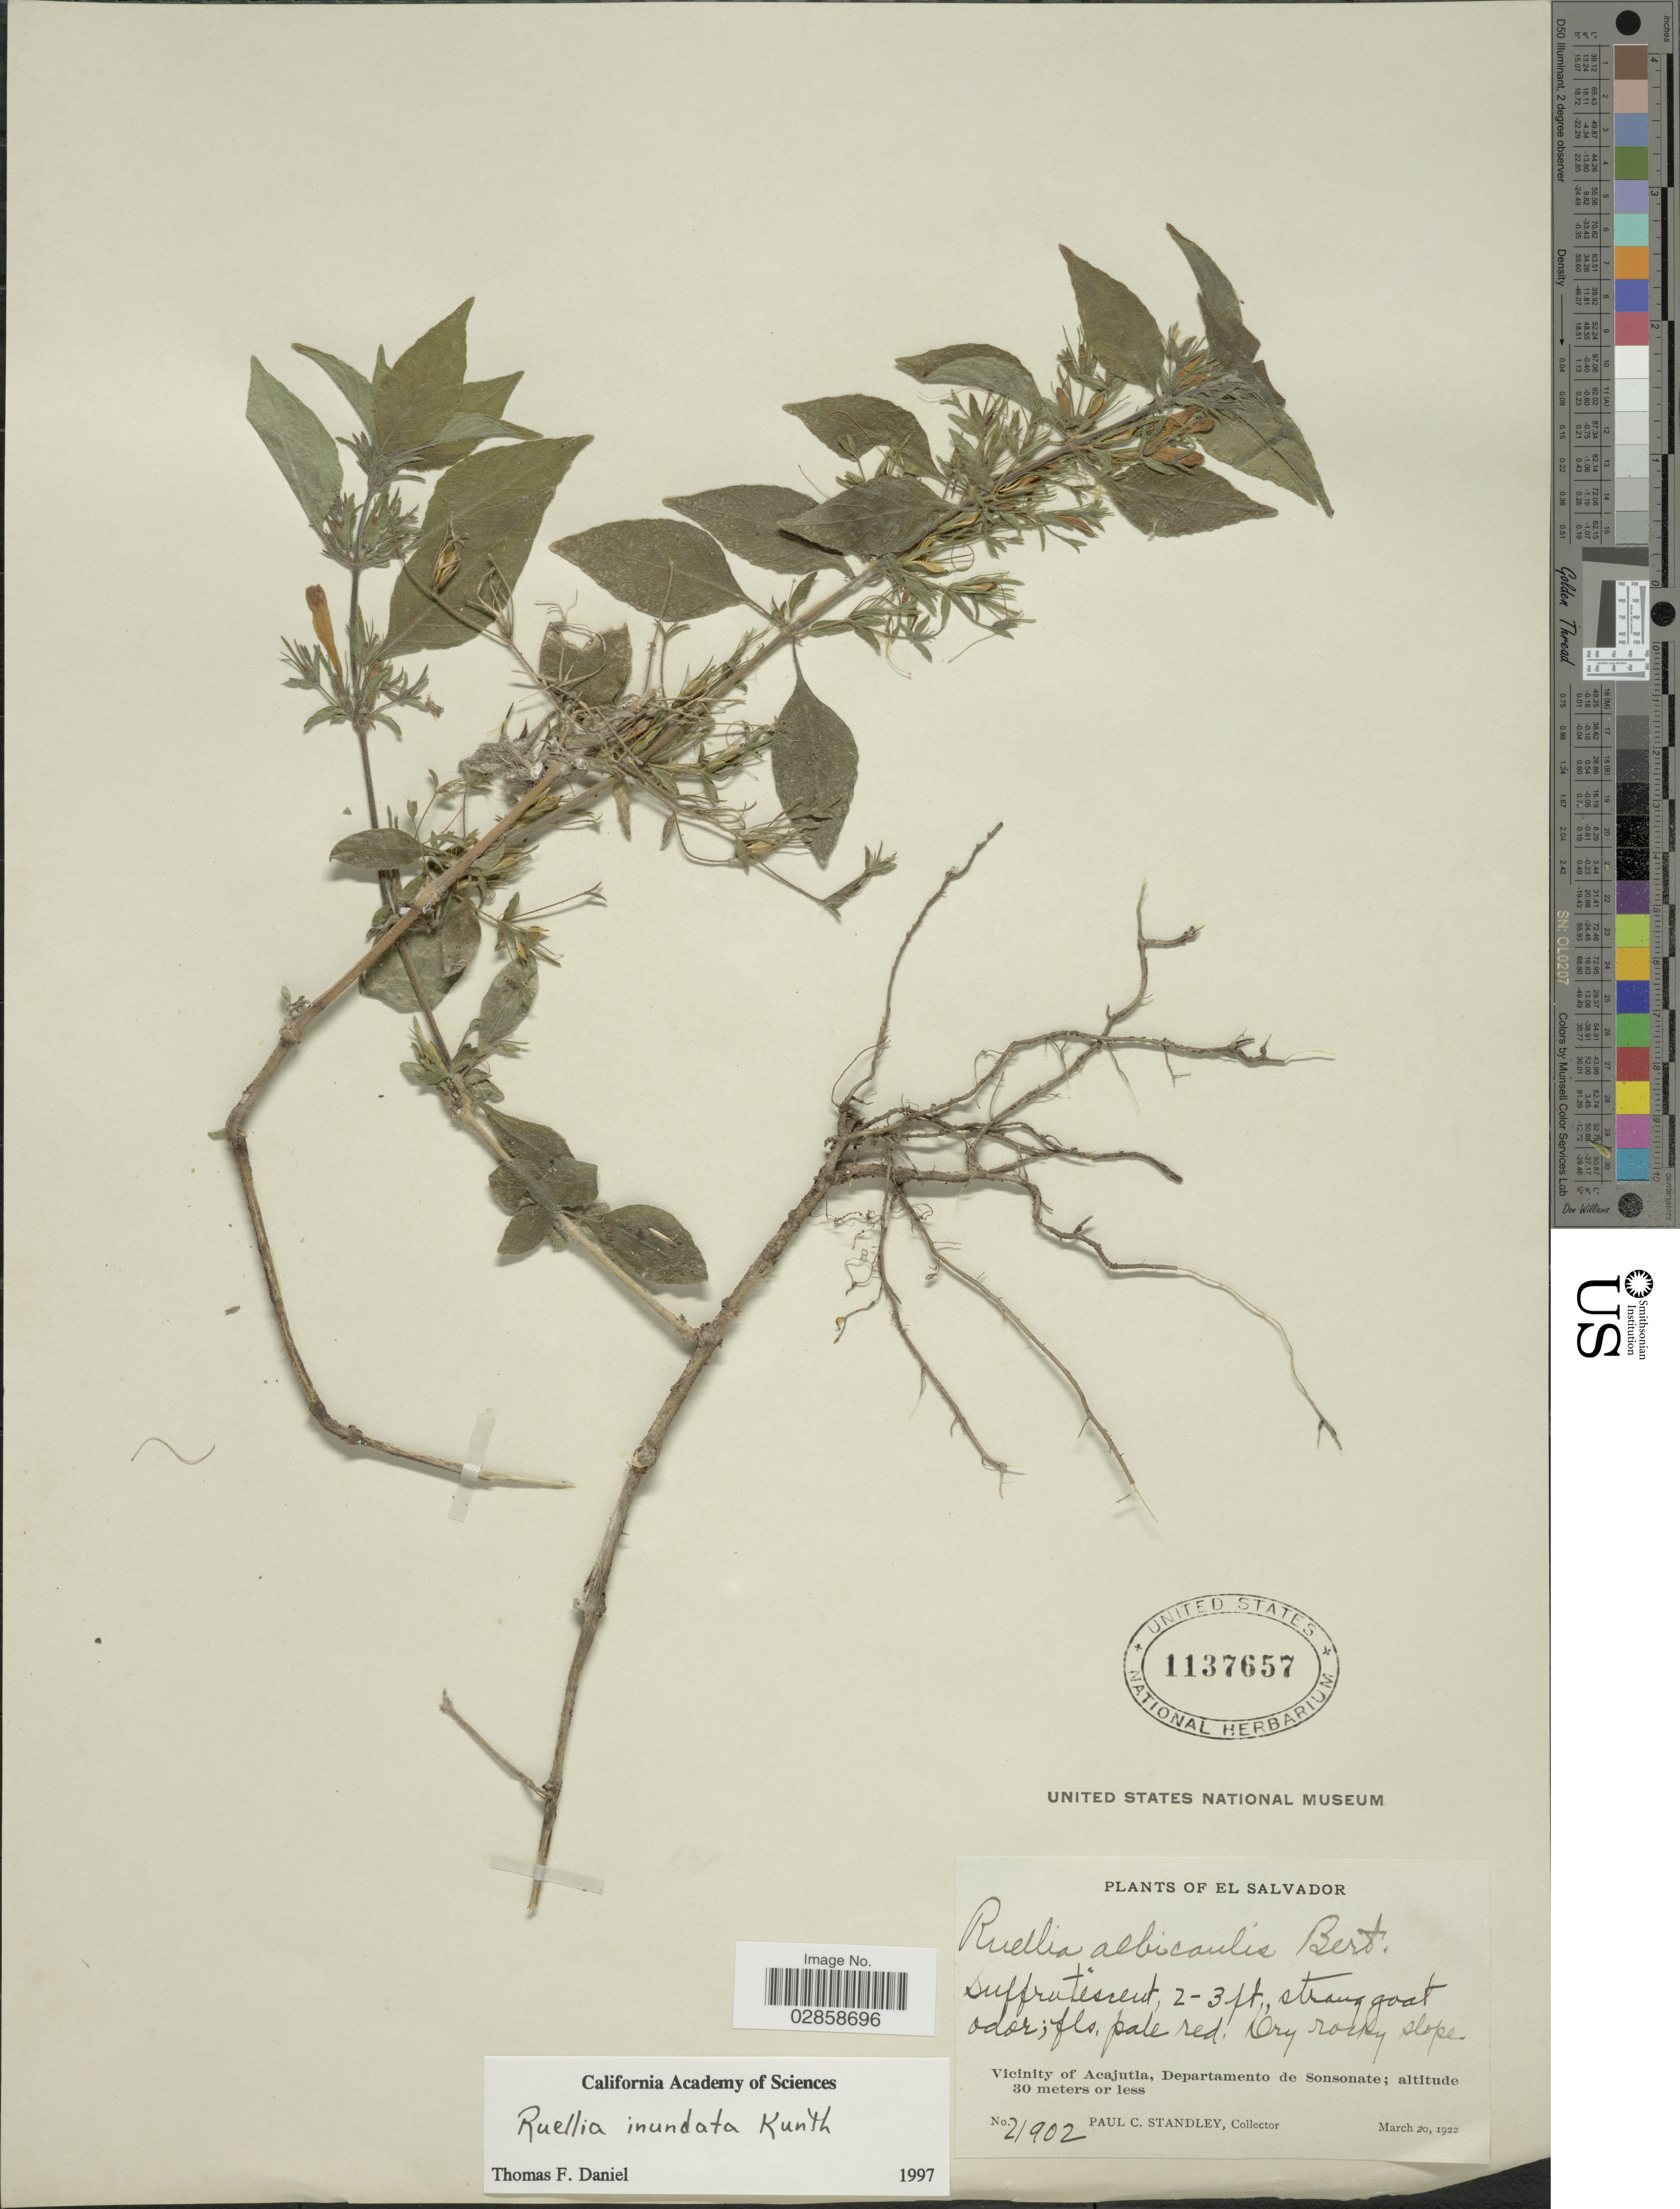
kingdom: Plantae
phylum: Tracheophyta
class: Magnoliopsida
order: Lamiales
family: Acanthaceae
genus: Ruellia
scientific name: Ruellia inundata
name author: Kunth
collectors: P. C. Standley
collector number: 21902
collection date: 1922-03-20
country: El Salvador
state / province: Sonsonate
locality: Vicinity of Acajutla, Departamento de Sonsonate.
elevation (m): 30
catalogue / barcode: US 1137657